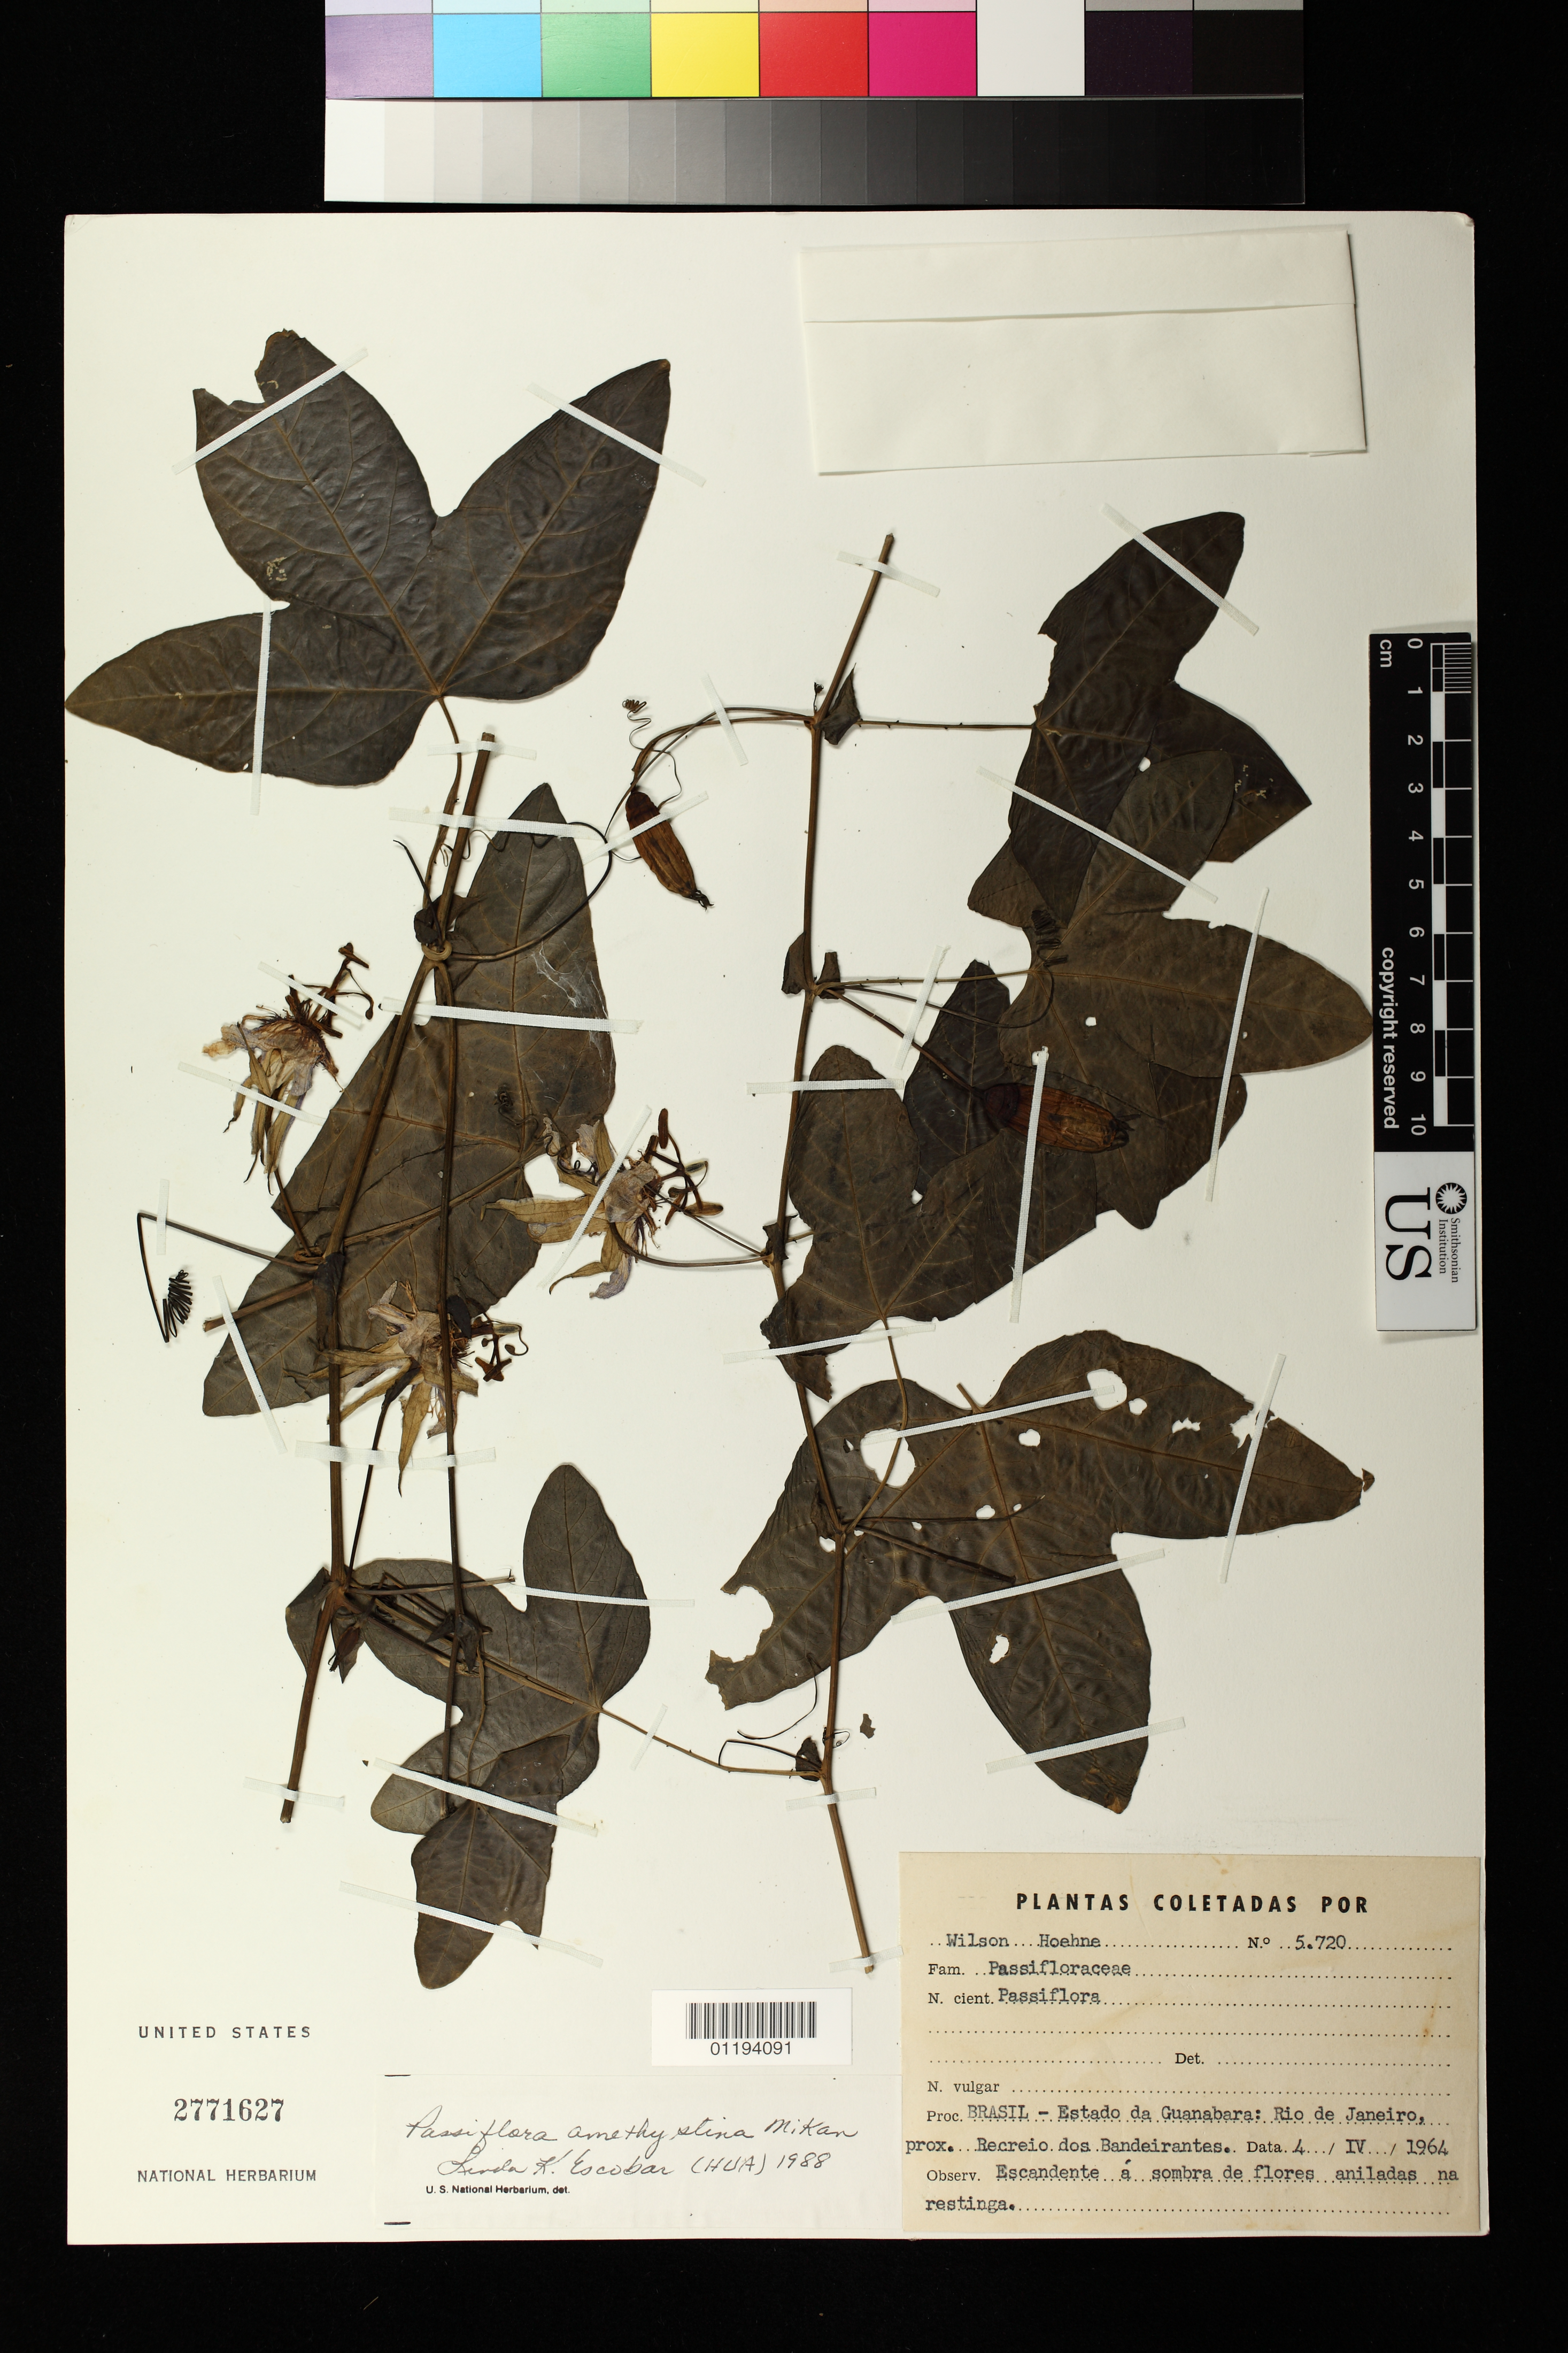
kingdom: Plantae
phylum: Tracheophyta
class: Magnoliopsida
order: Malpighiales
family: Passifloraceae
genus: Passiflora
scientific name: Passiflora amethystina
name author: J.C. Mikan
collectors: W. Hoehne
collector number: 5720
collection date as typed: Apr 4 1964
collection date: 1964-04-04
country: Brazil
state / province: Rio de Janeiro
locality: Estado da Guanabara: Rio de Janeiro, prox. Recreio dos Bandeirantes.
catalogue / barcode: US 2771627